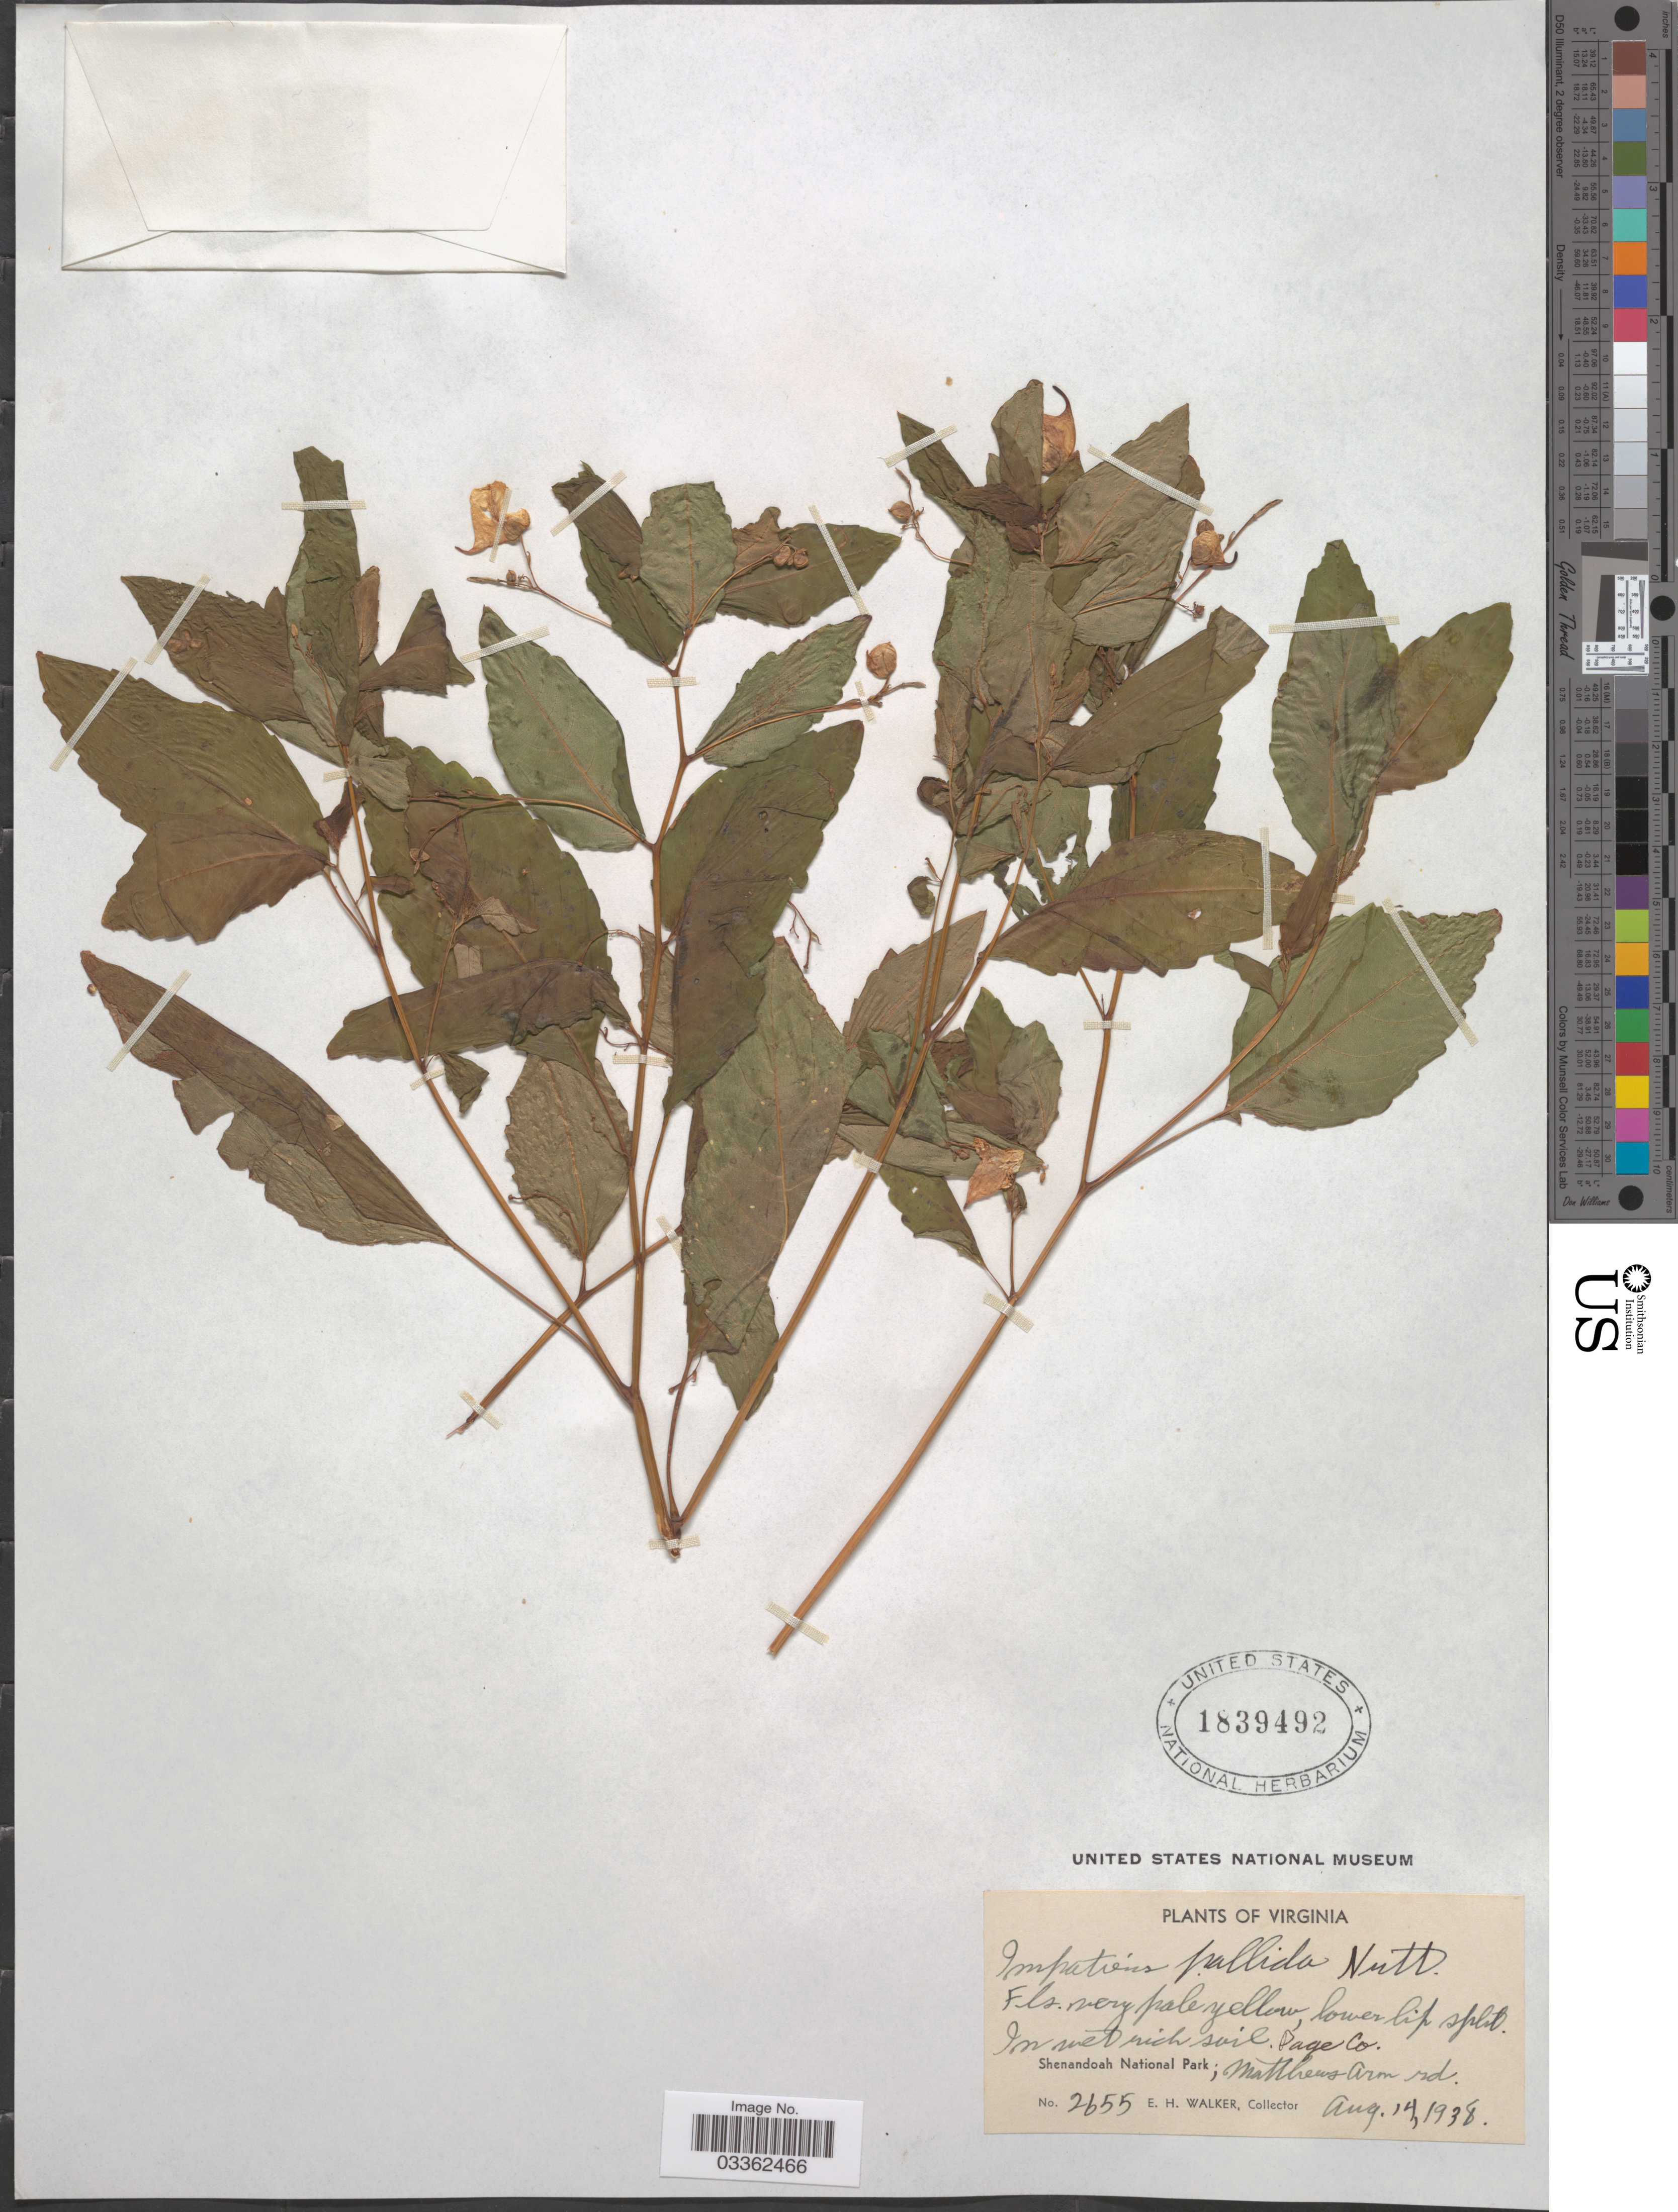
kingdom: Plantae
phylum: Tracheophyta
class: Magnoliopsida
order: Ericales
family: Balsaminaceae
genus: Impatiens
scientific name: Impatiens pallida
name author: Nutt.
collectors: E. H. Walker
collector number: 2655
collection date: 1938-08-14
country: United States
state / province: Virginia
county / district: Page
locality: Shenandoah National Park; Matthews Arm rd.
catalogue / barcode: US 1839492